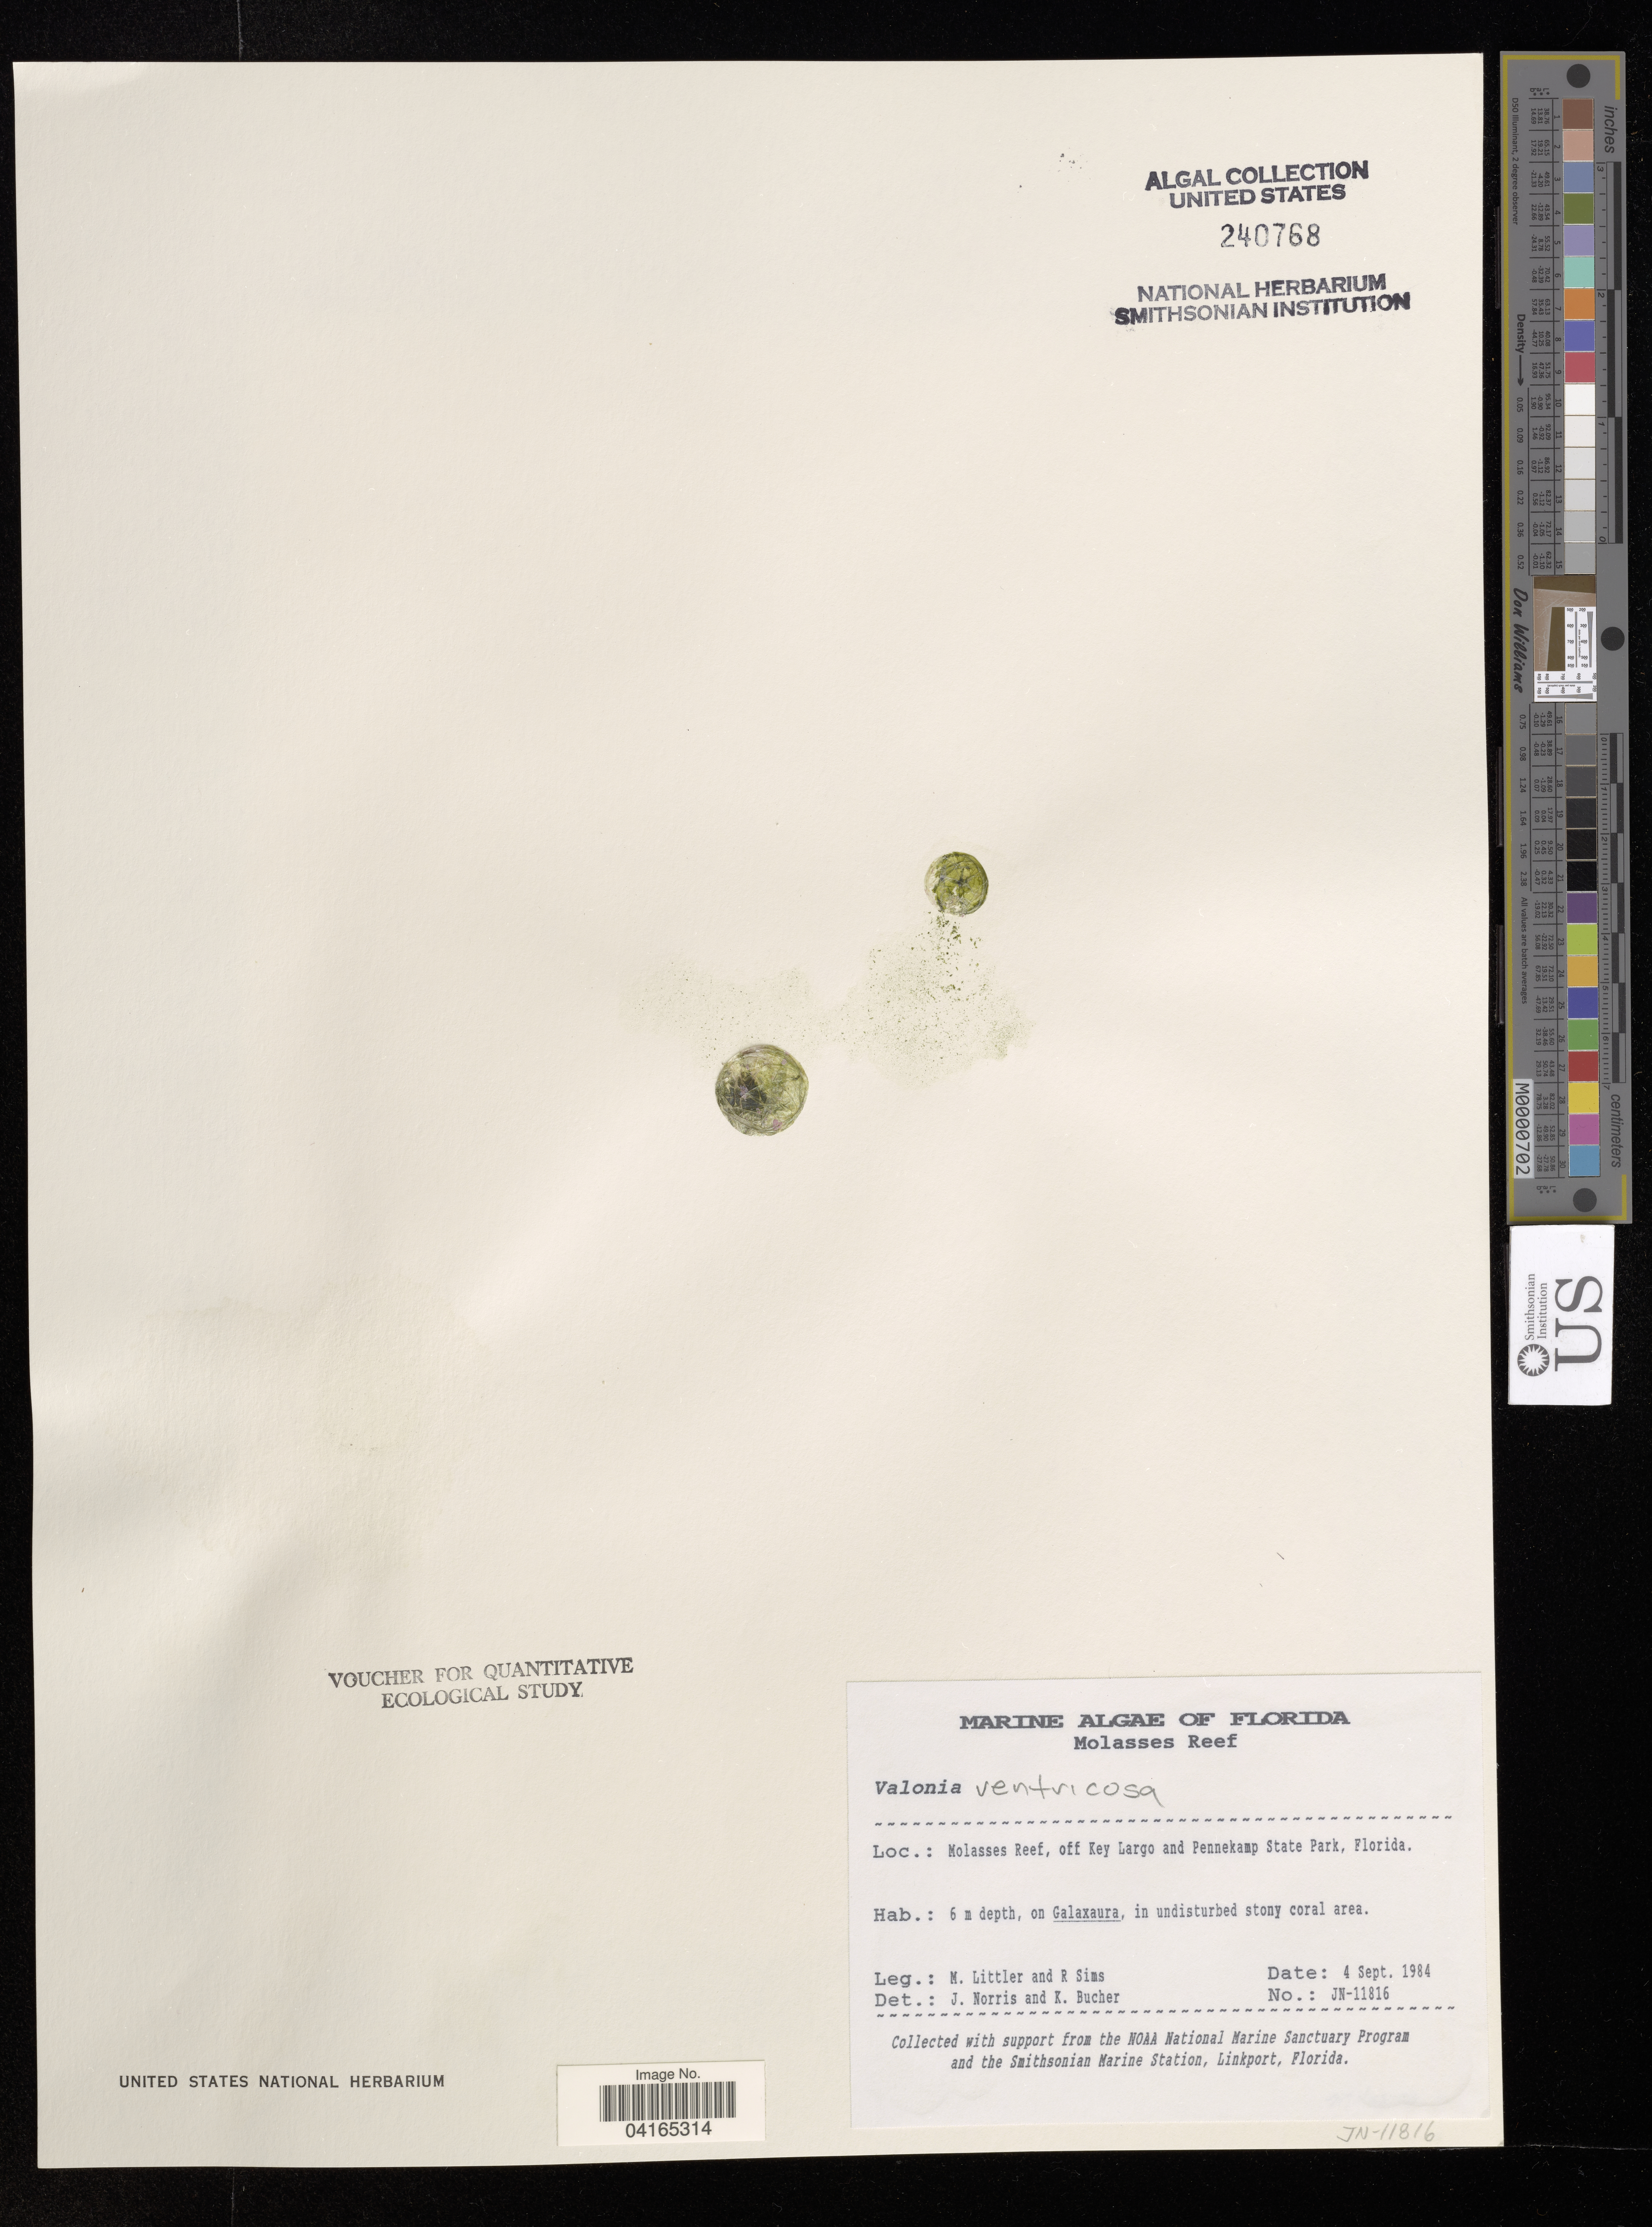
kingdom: Plantae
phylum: Chlorophyta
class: Ulvophyceae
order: Siphonocladales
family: Valoniaceae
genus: Valonia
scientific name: Valonia ventricosa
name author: J. Agardh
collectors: M. Littler & R. Sims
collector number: JN-11816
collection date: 1984-09-04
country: United States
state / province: Florida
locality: Molasses Reef, off Key Largo and Pennekamp State Park.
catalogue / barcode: US 240768